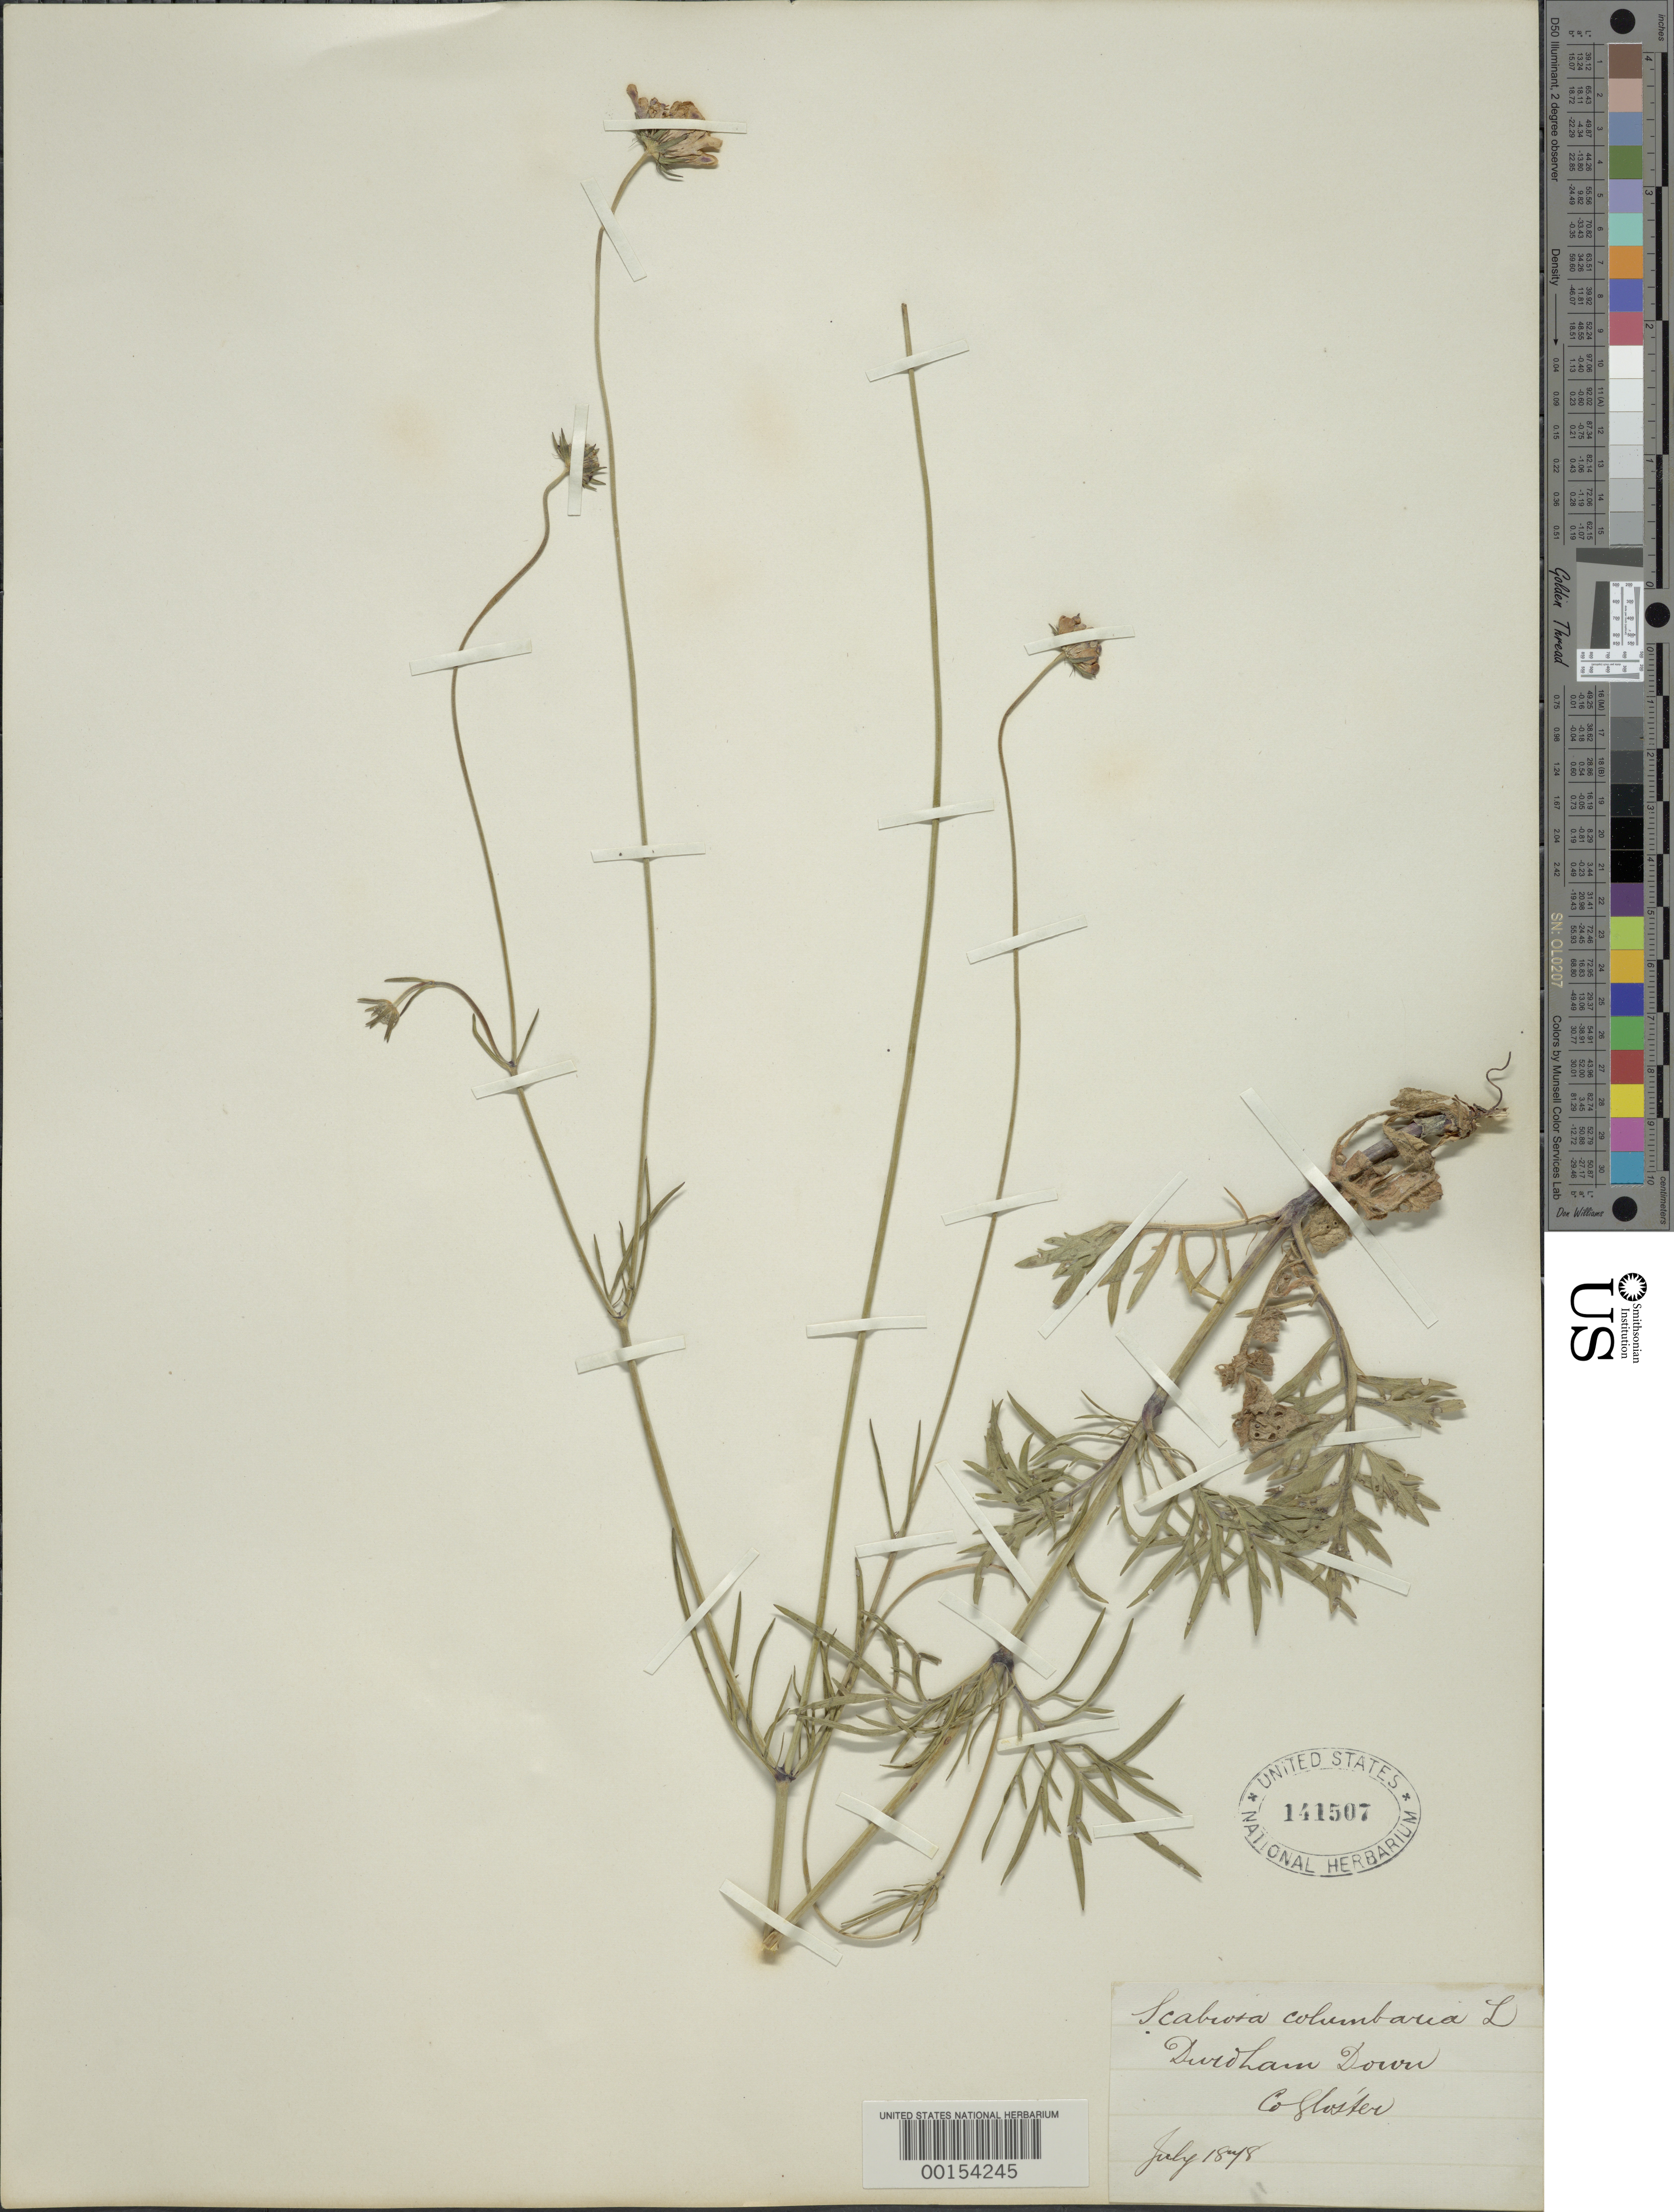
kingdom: Plantae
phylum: Tracheophyta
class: Magnoliopsida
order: Dipsacales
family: Caprifoliaceae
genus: Scabiosa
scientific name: Scabiosa columbaria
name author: L.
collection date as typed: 18 Jul 18--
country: United Kingdom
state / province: England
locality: C. Gloster [Gloucester?]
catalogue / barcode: US 141507